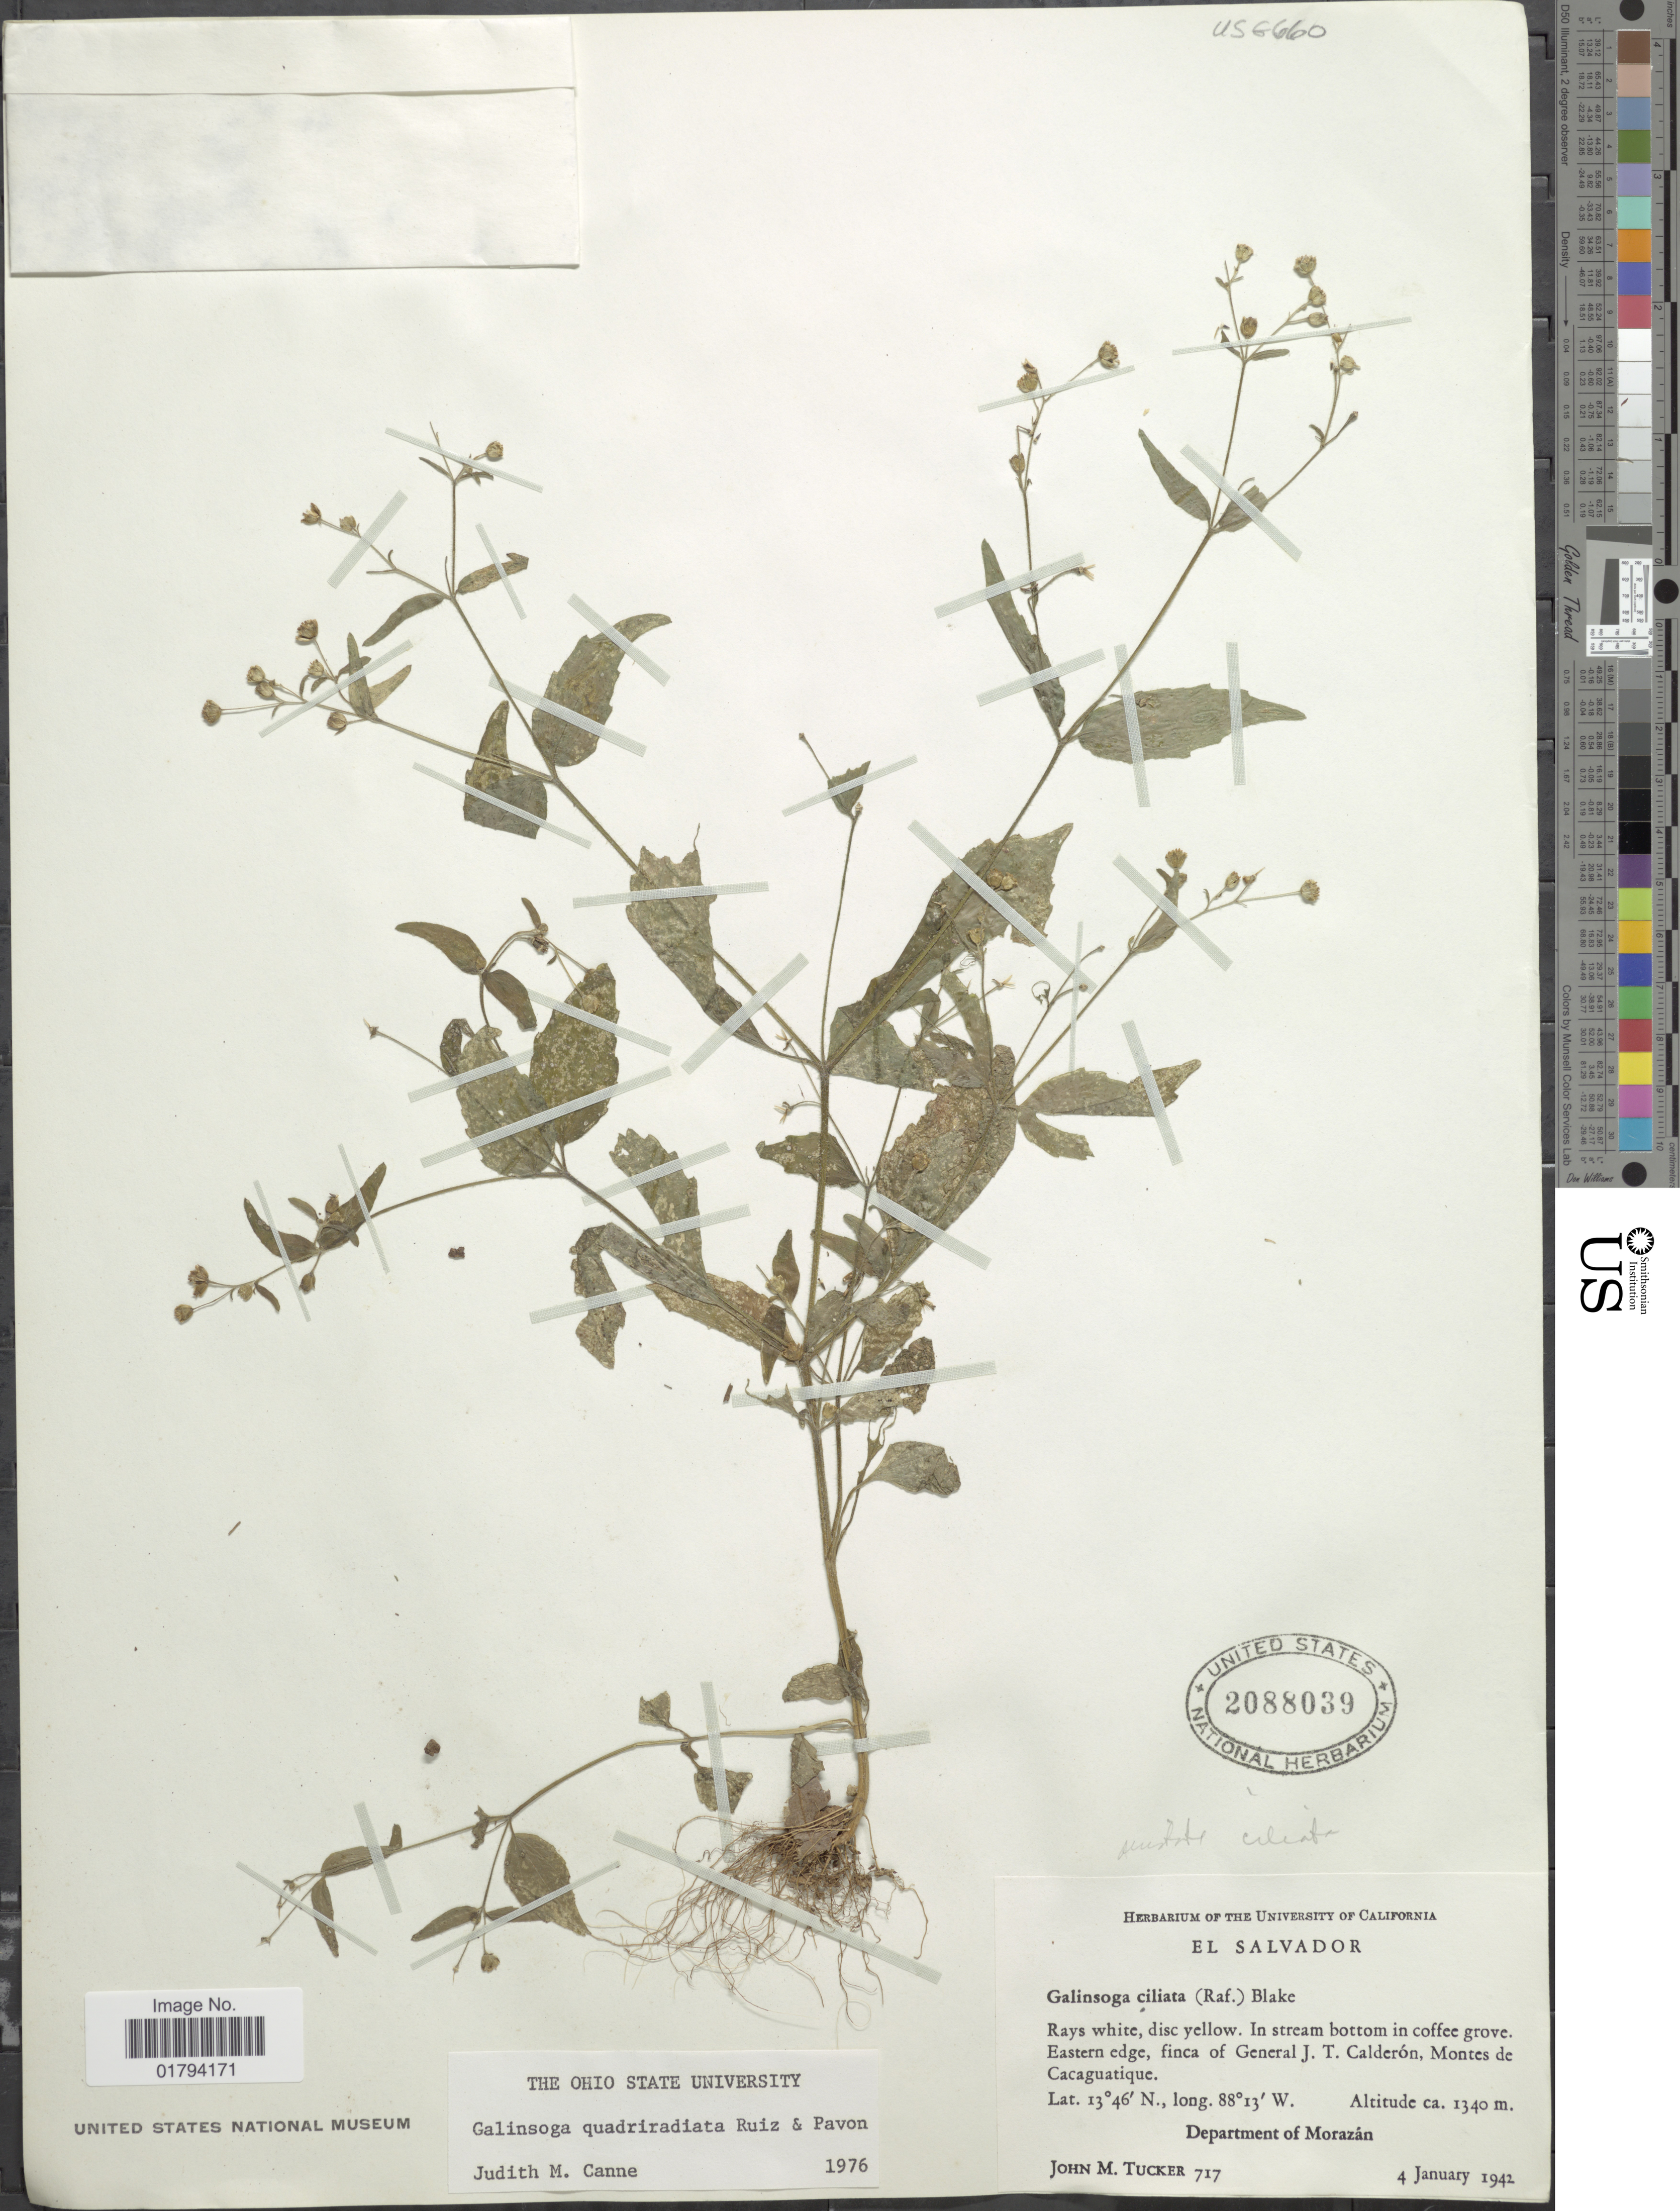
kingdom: Plantae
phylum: Tracheophyta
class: Magnoliopsida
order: Asterales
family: Asteraceae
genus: Galinsoga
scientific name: Galinsoga quadriradiata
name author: Ruiz & Pav.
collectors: J. M. Tucker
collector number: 717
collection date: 1942-01-04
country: El Salvador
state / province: Morazan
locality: Morazan, Eastern edge, finca of General J. T. Calderon, Montes de Cacaguatique.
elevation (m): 1340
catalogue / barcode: US 2088039